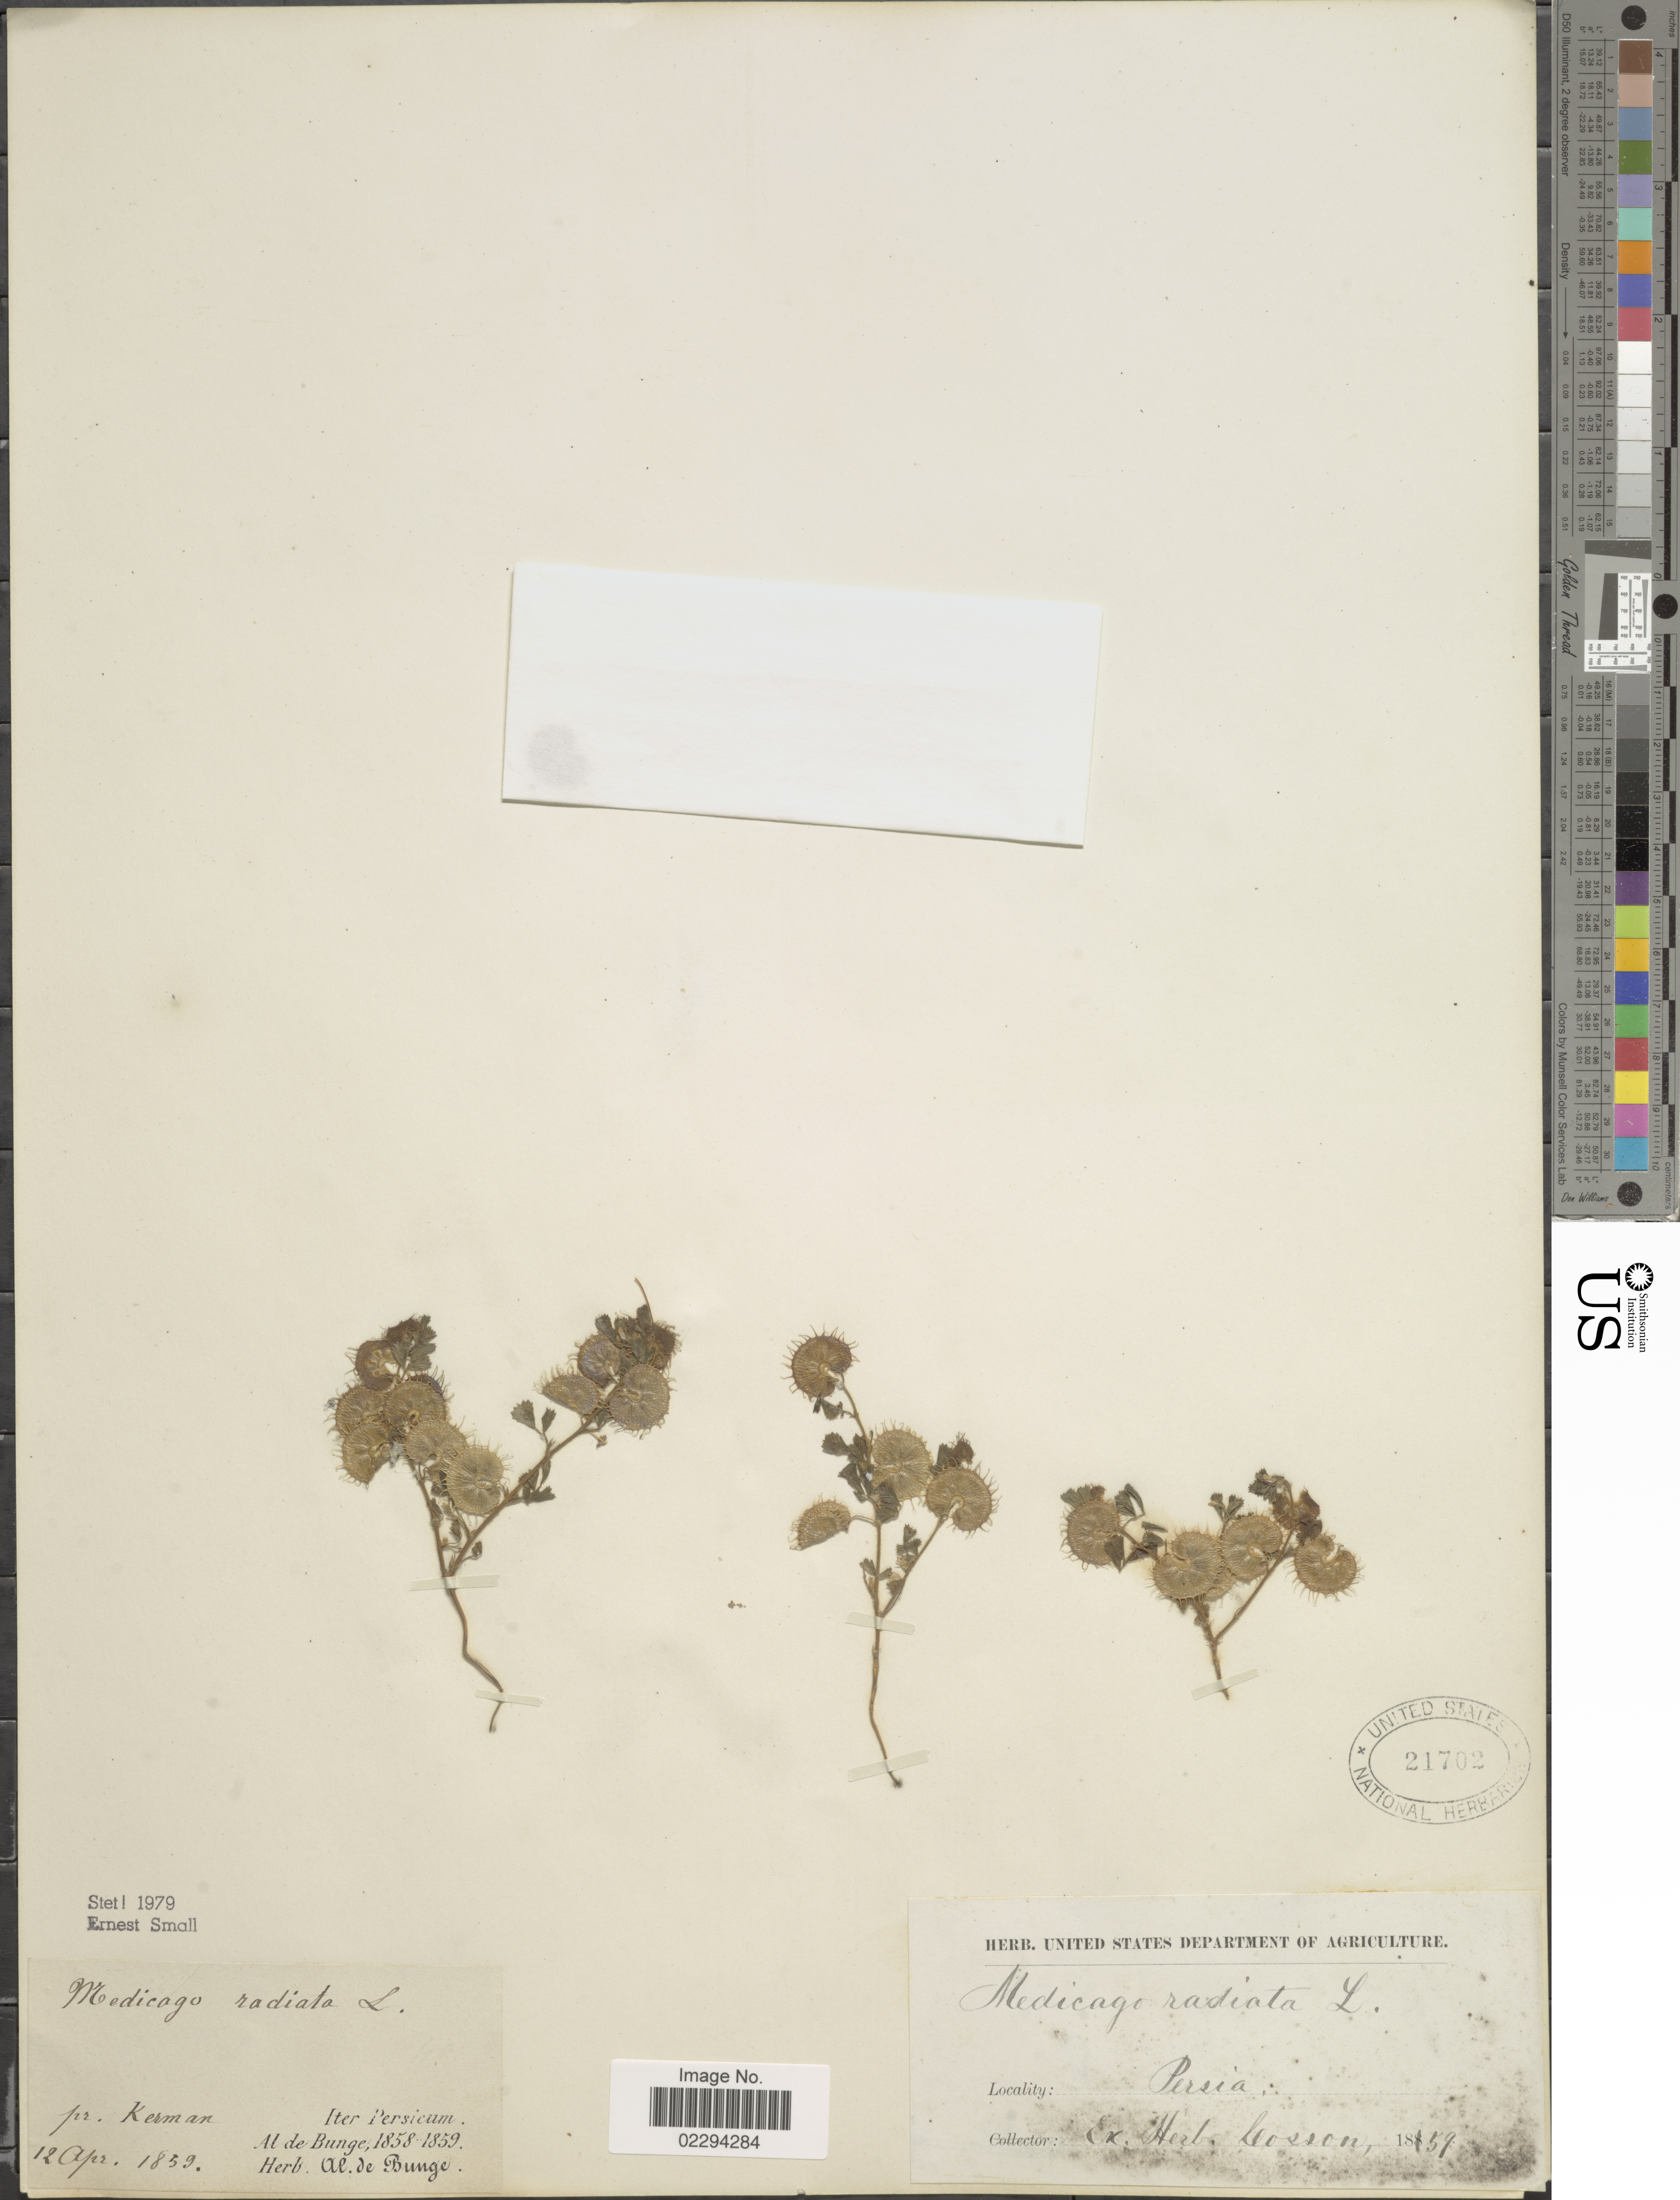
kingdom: Plantae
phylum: Tracheophyta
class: Magnoliopsida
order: Fabales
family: Fabaceae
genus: Medicago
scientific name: Medicago radiata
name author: L.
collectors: A. de Bunge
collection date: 1859-04-12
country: Iran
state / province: Kerman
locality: Iter Persicum.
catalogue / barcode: US 21702